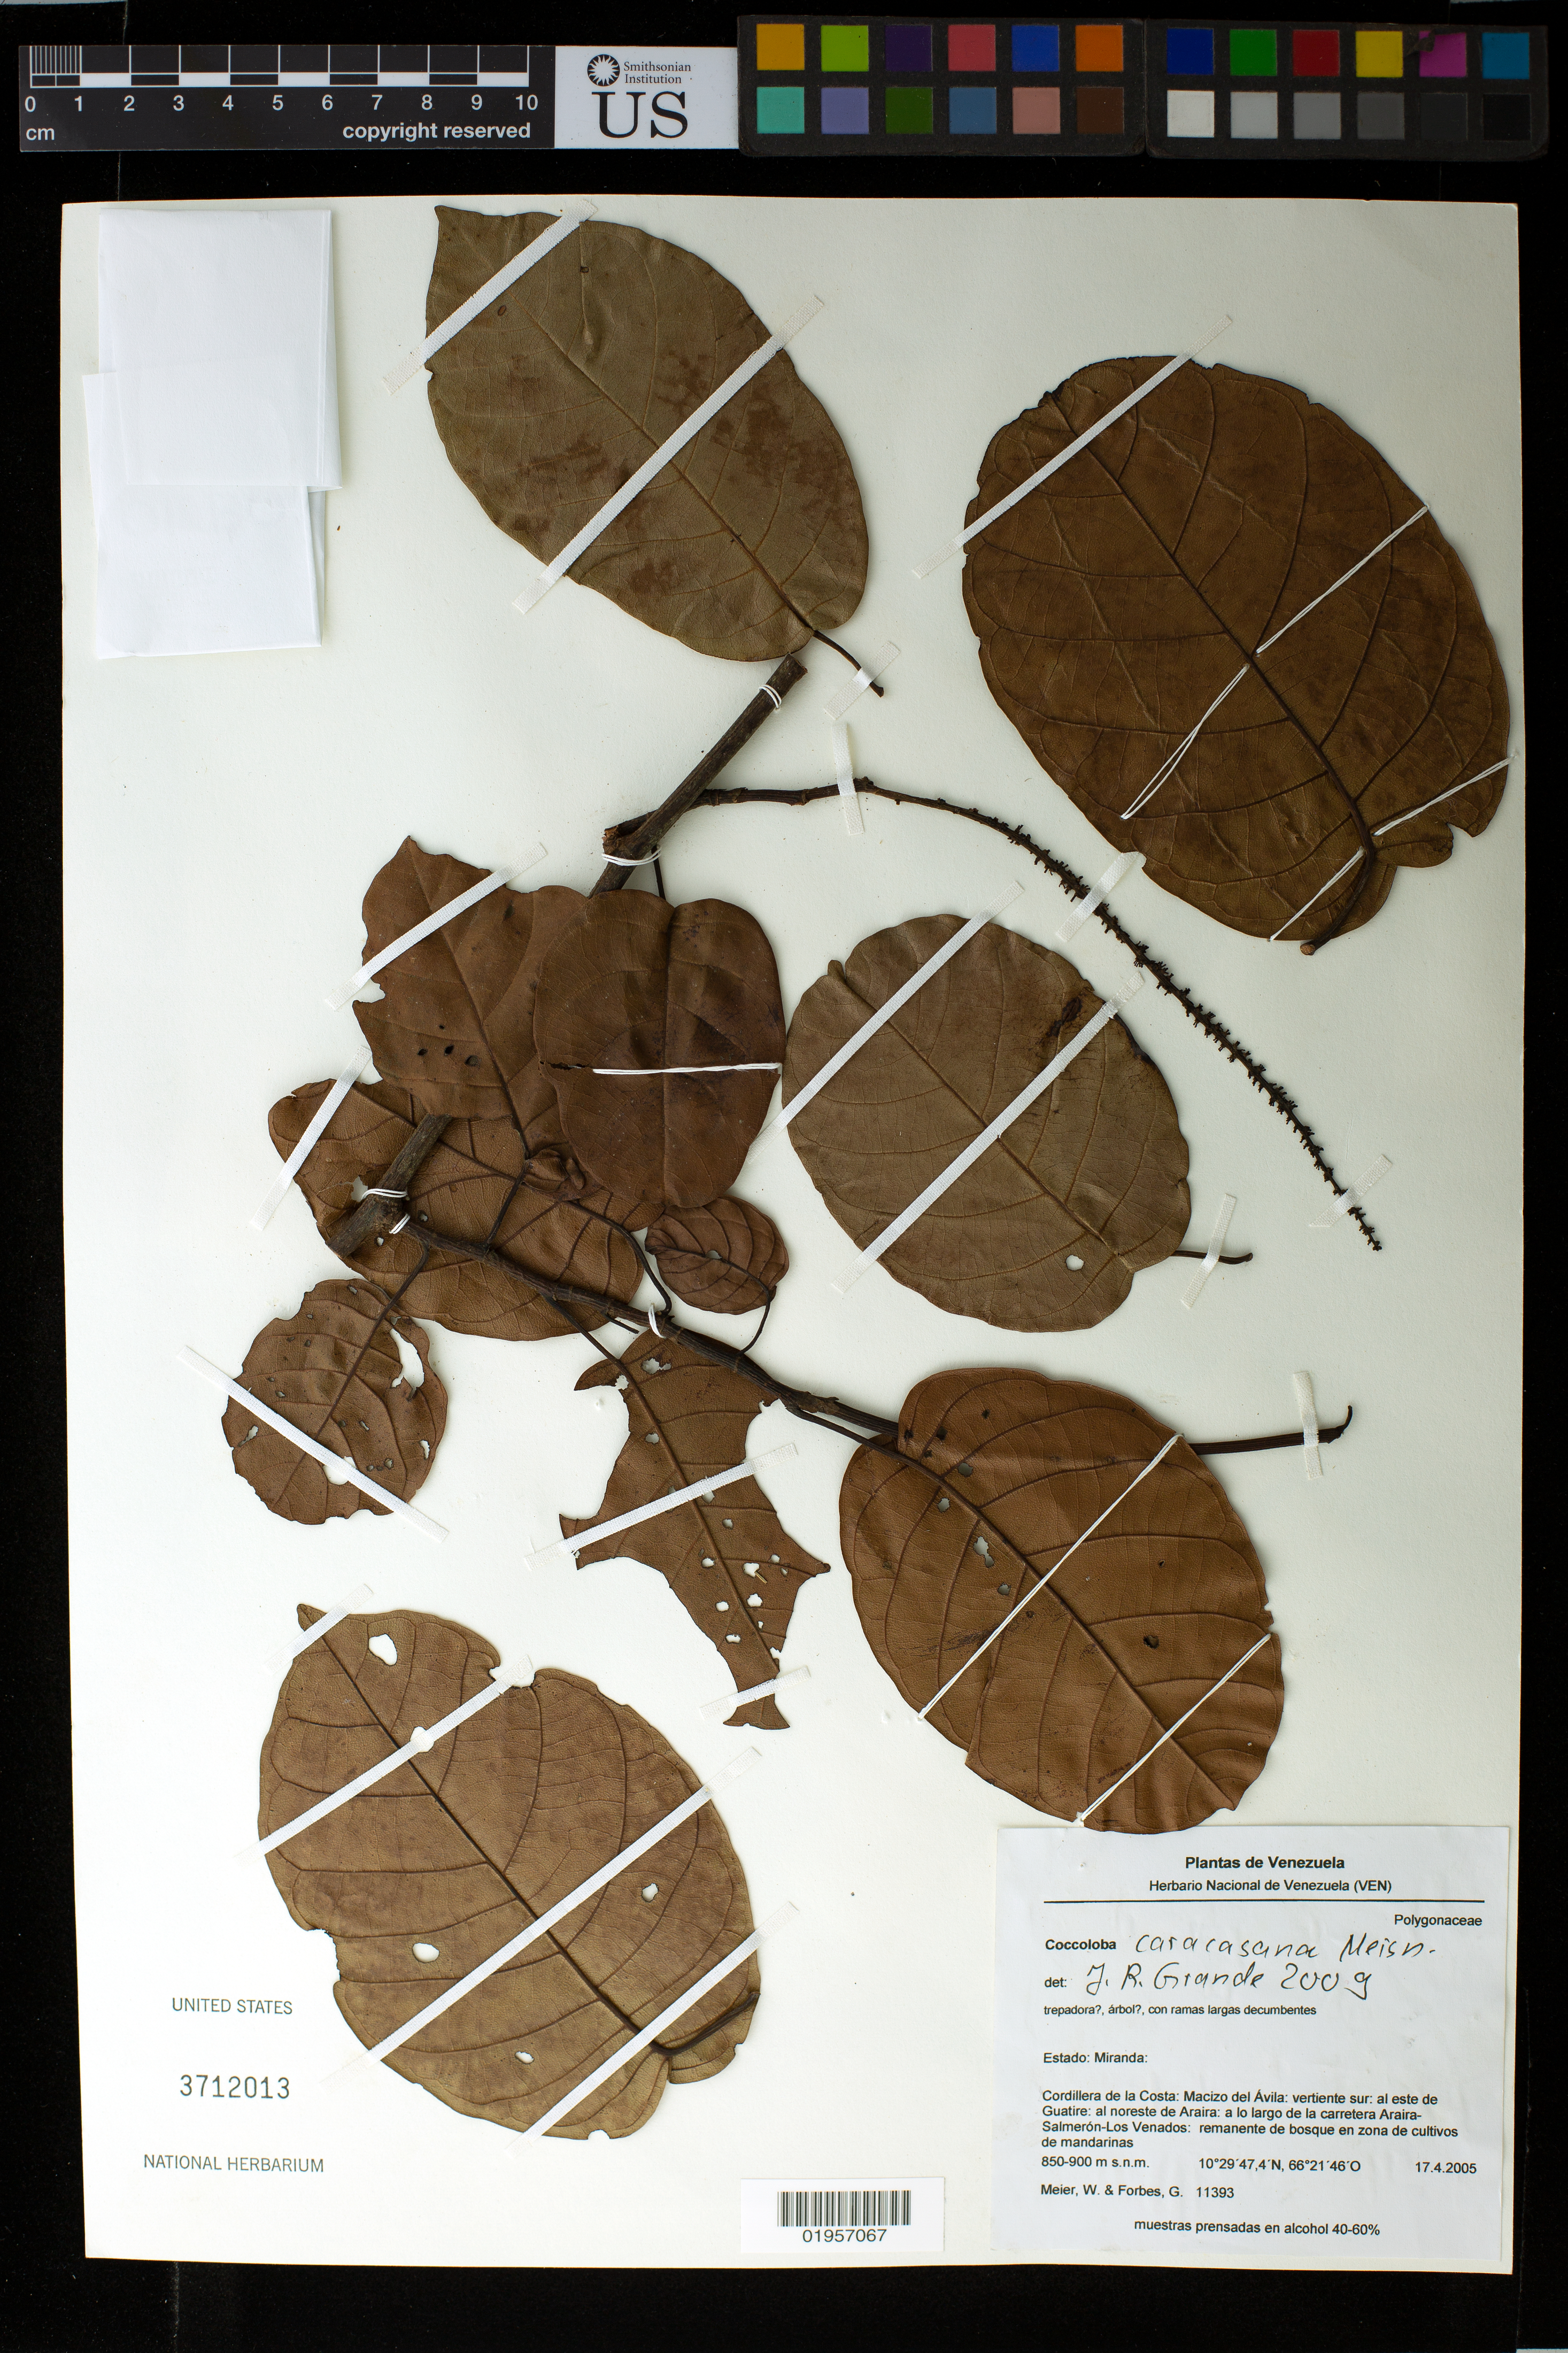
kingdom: Plantae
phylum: Tracheophyta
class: Magnoliopsida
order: Caryophyllales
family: Polygonaceae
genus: Coccoloba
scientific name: Coccoloba caracasana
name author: Meisn.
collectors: W. Meier & G. Forbes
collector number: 11393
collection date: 2005-04-17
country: Venezuela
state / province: Miranda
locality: Cordillera de la Costa Macizo del Avila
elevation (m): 850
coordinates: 66° 21' 46" W, 10° 29' 47,4" N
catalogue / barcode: US 3712013